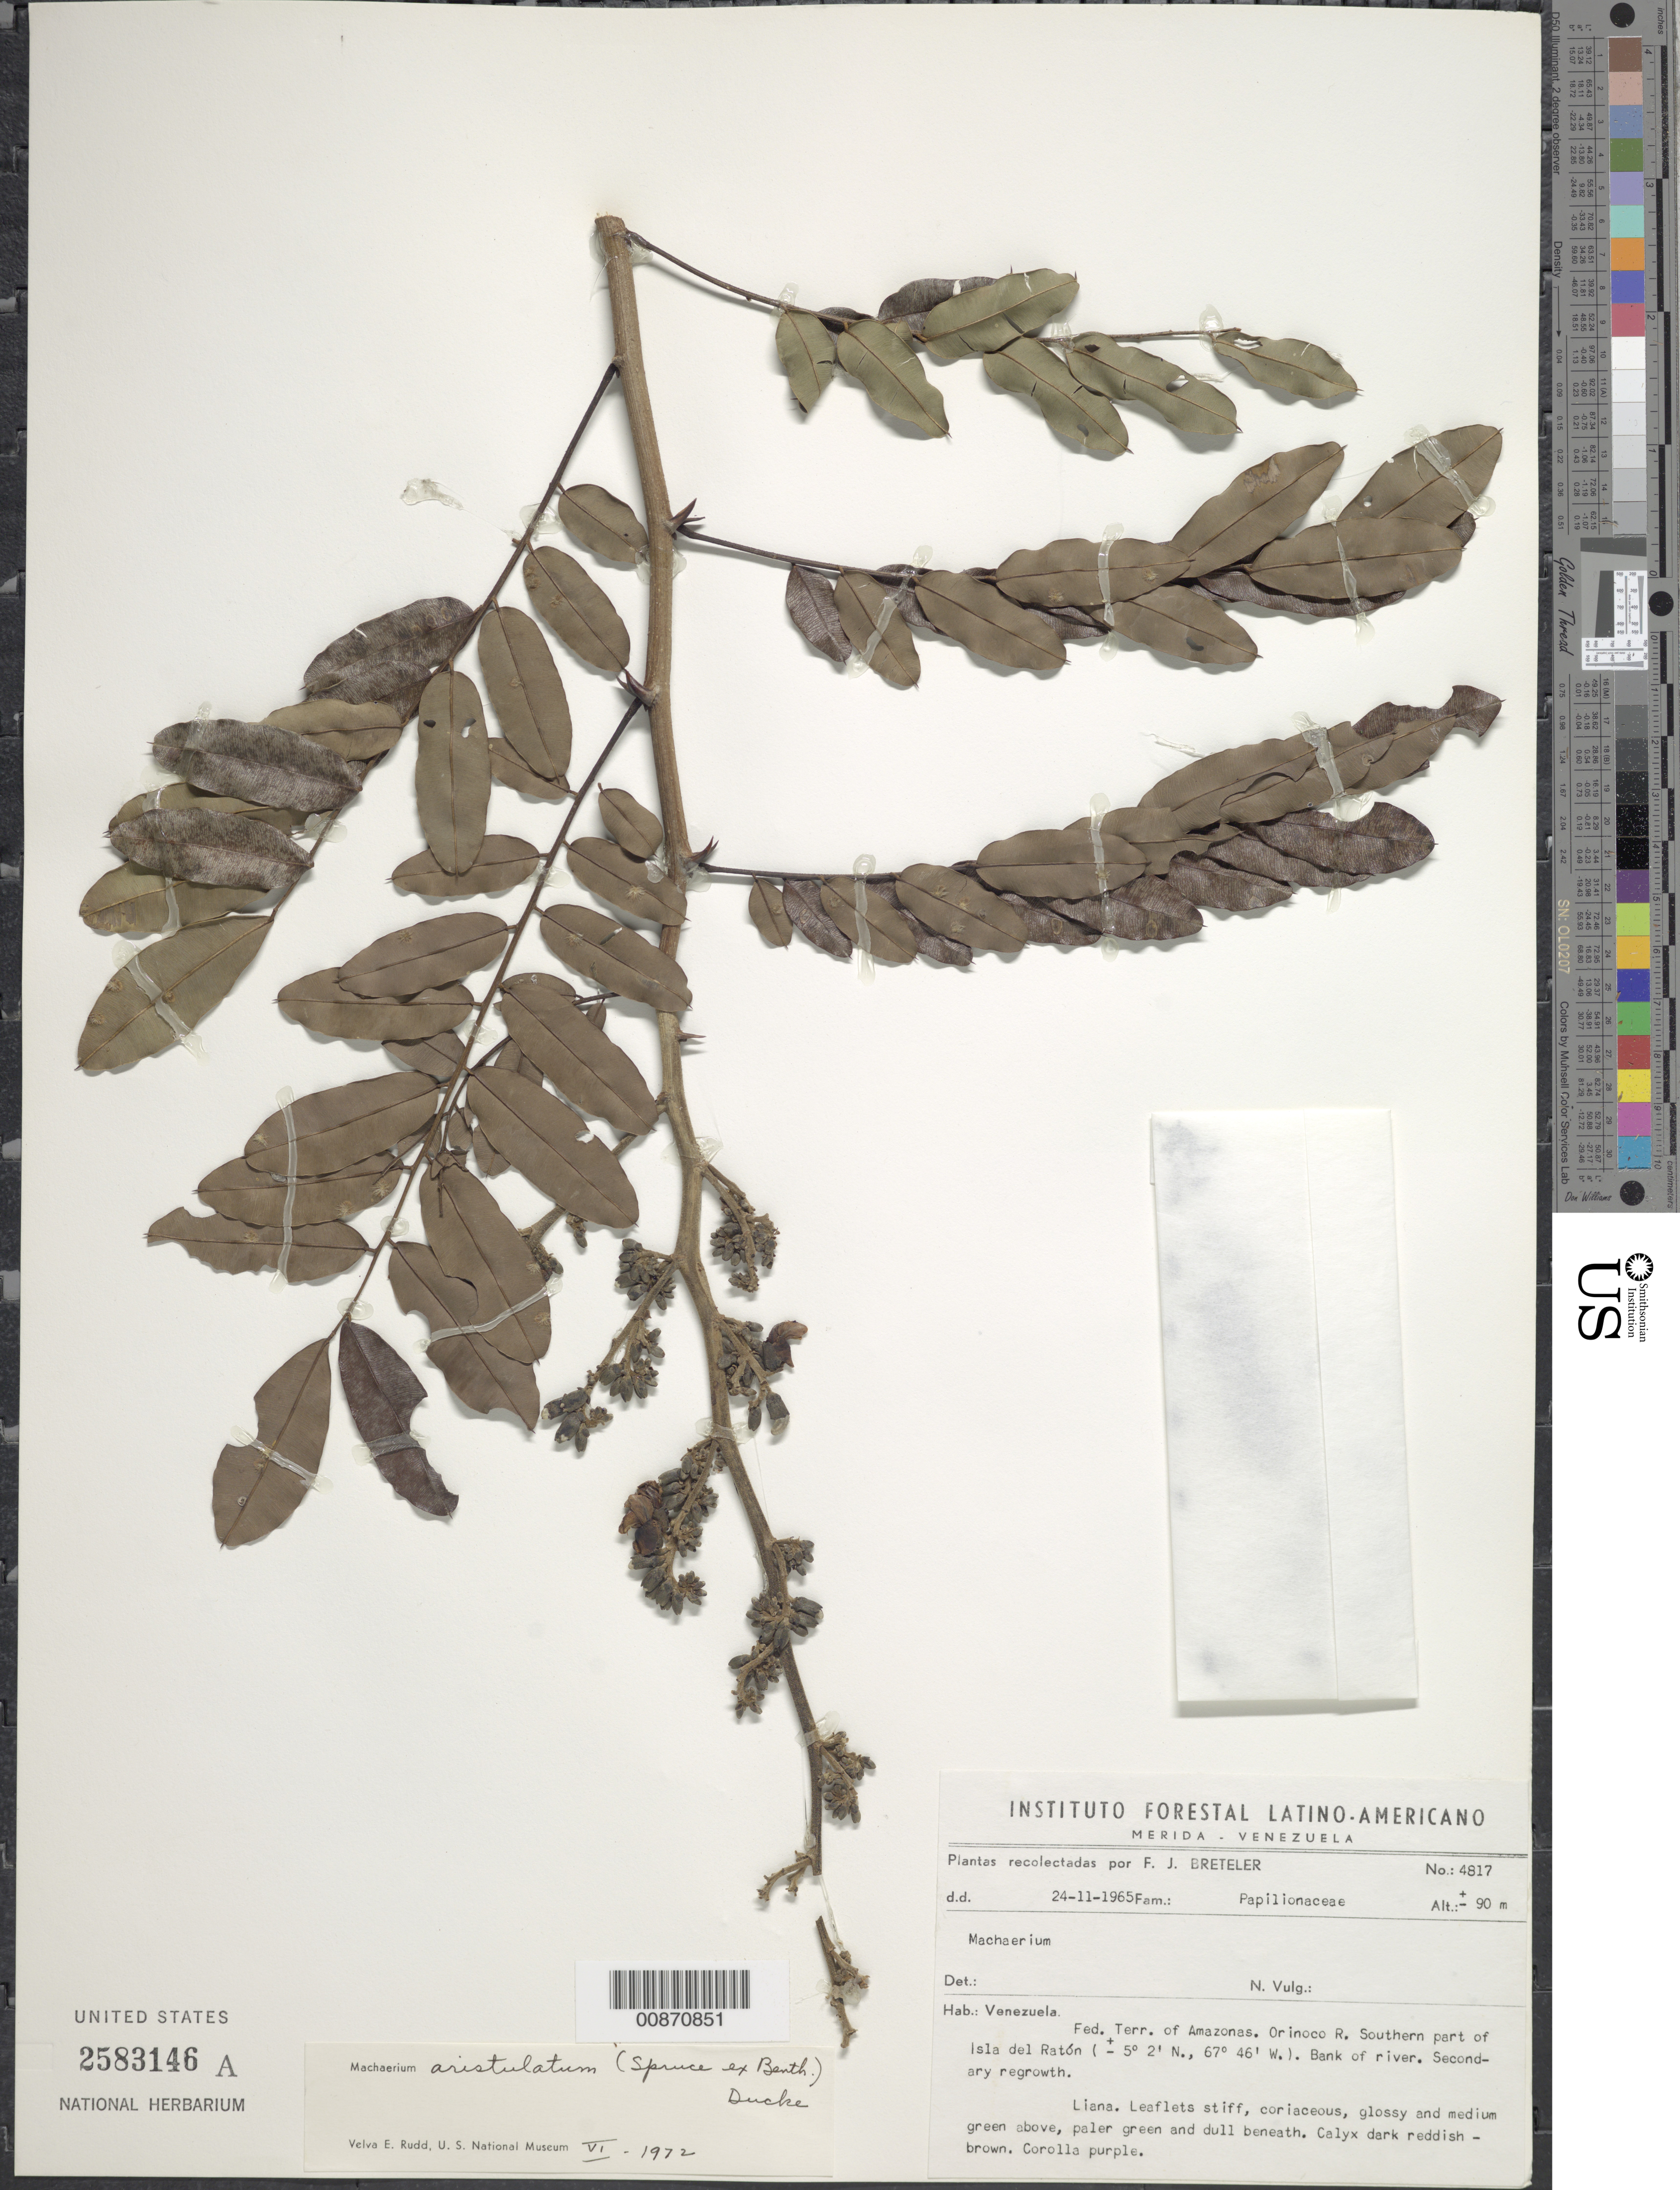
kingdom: Plantae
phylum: Tracheophyta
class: Magnoliopsida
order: Fabales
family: Fabaceae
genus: Machaerium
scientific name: Machaerium aristulatum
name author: (Spruce ex Benth.) Duckee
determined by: Rudd, V. E.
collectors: F. J. Breteler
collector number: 4817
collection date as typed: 24-Nov-65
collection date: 1965-11-24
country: Venezuela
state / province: Amazonas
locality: Orinoco R., southern part of Isla del Ratón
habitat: Bank of river, secondary regrowth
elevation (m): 90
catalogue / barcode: US 2583146A